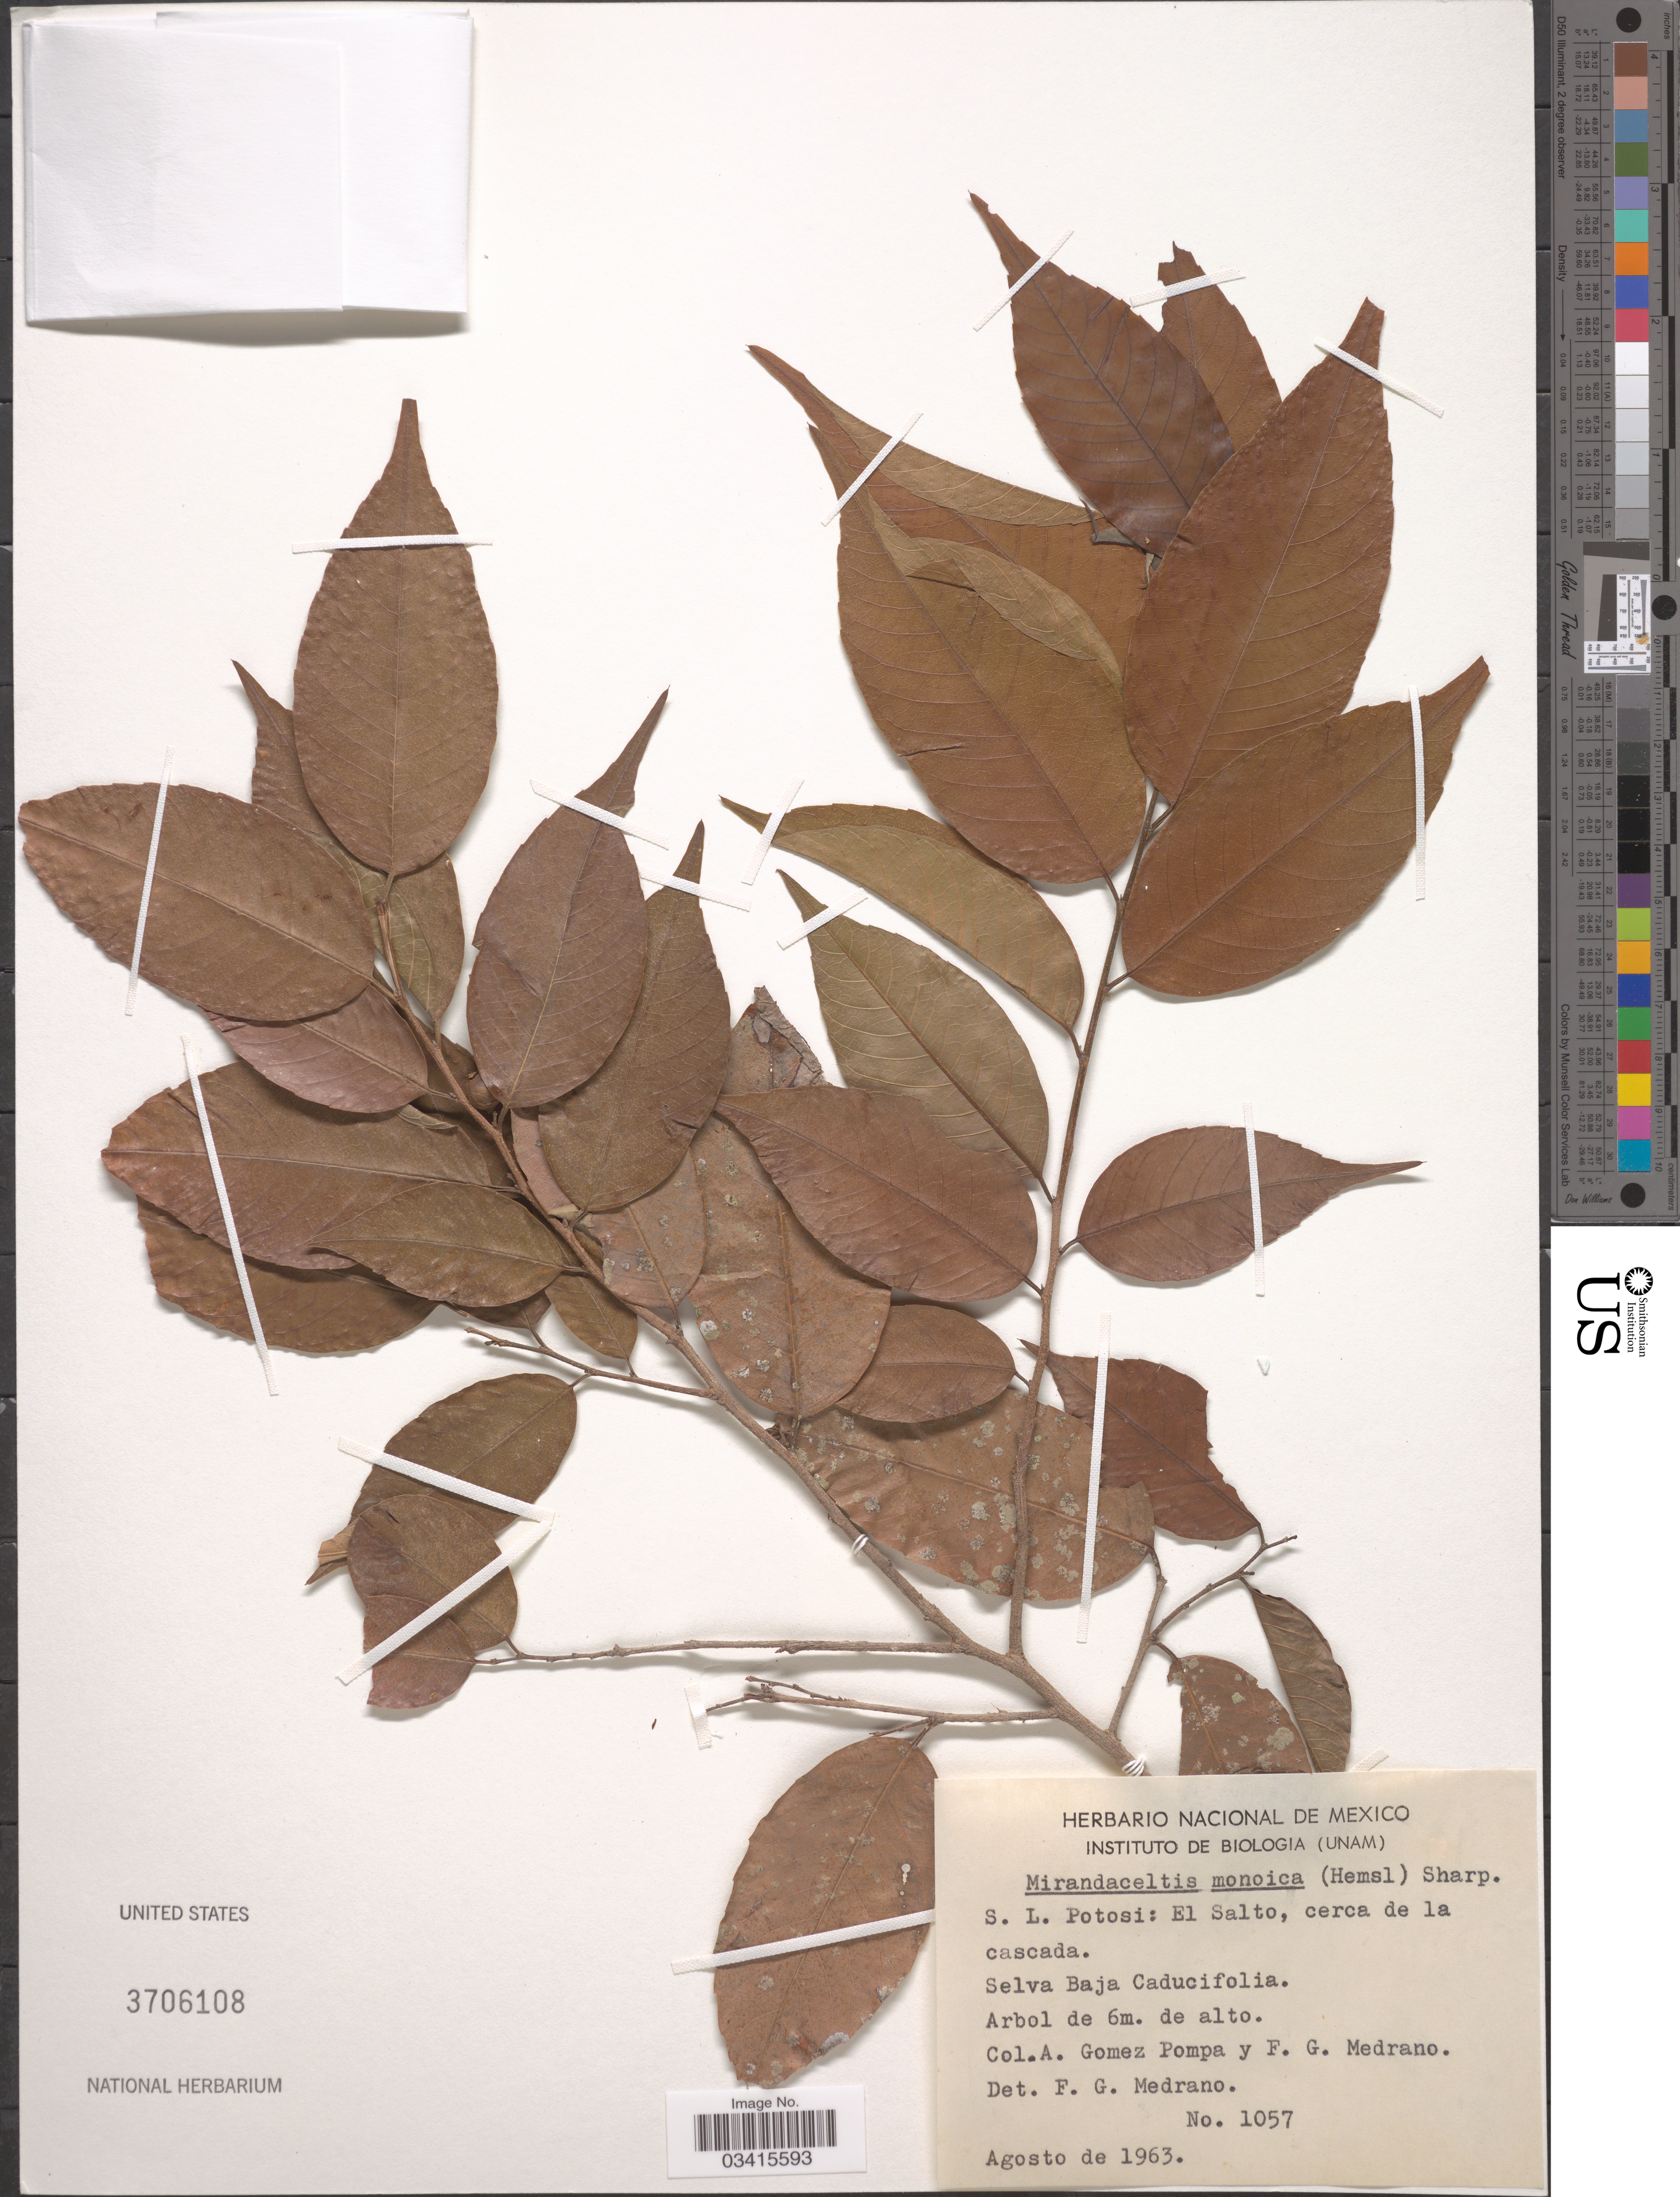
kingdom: Plantae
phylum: Tracheophyta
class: Magnoliopsida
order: Rosales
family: Cannabaceae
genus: Aphananthe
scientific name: Aphananthe monoica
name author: (Hemsl.) J.-F. Leroy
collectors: A. Gómez Pompa & F. Medrano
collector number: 1057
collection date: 1963-08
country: Mexico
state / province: San Luis Potosí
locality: S. L. Potosi: El Salto, cerca de la cascada. Selva Baja Caducifolia.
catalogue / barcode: US 3706108